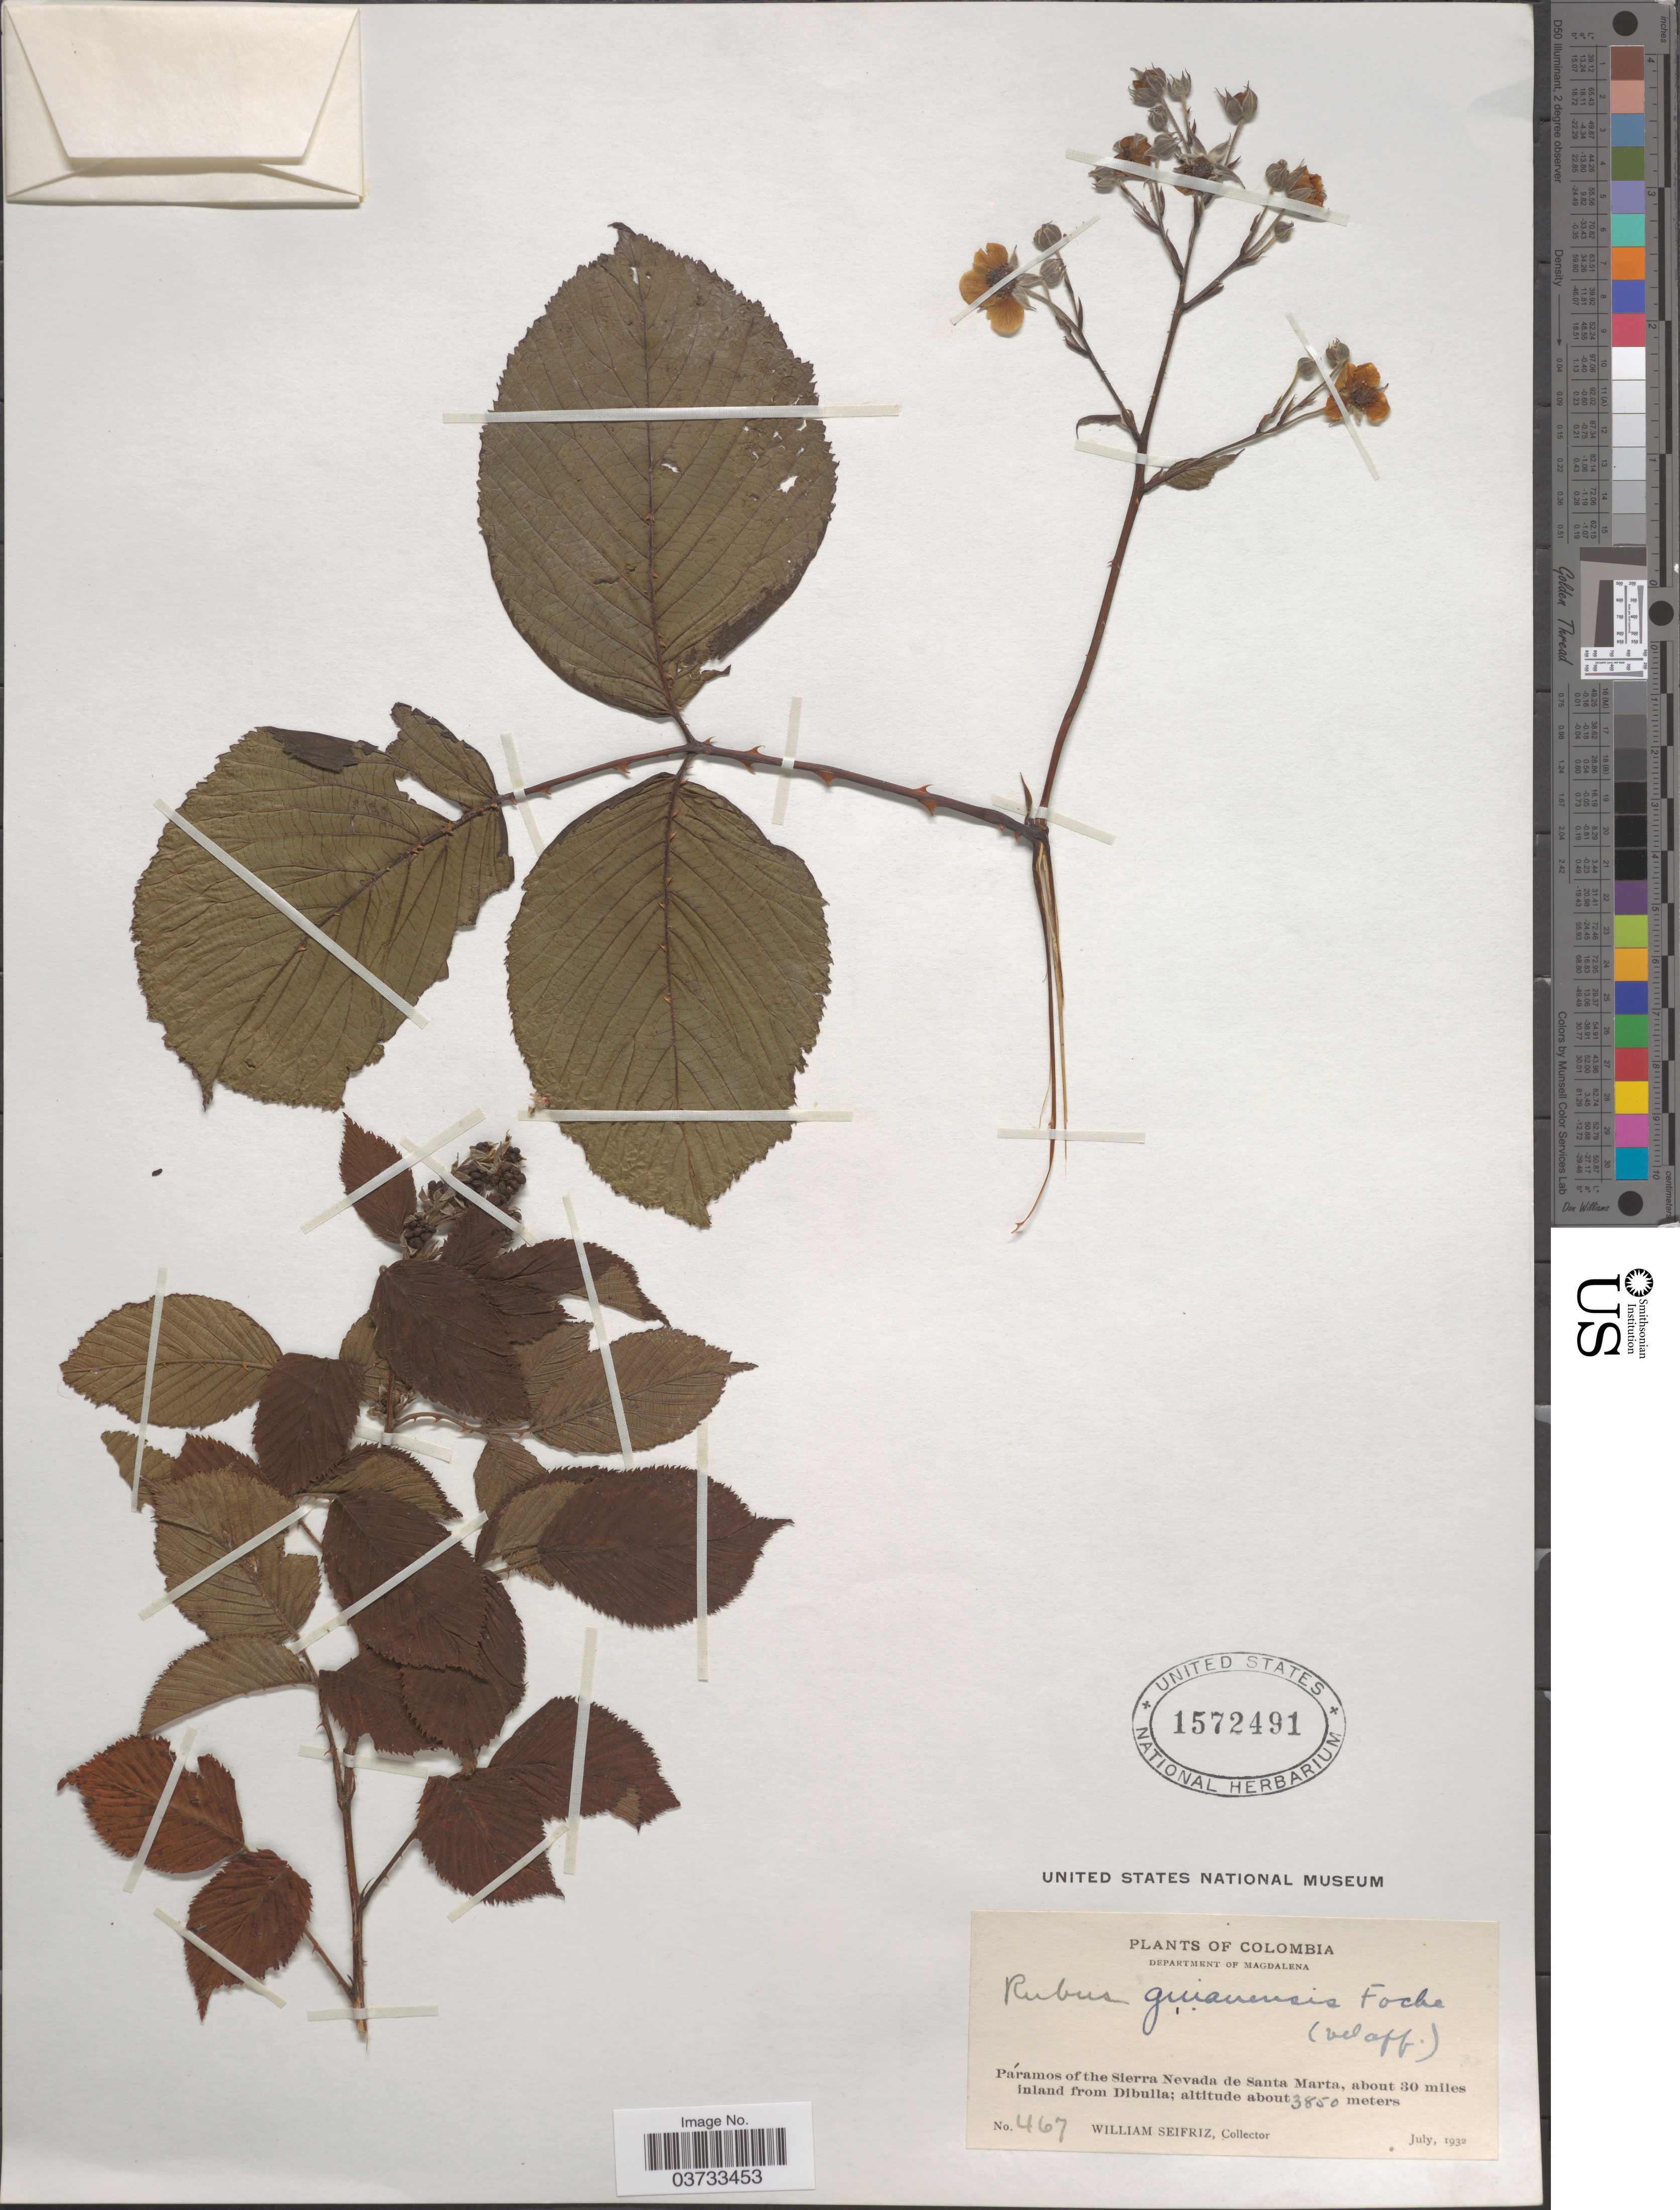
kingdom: Plantae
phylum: Tracheophyta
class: Magnoliopsida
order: Rosales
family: Rosaceae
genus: Rubus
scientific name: Rubus guyanensis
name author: Focke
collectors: W. Seifriz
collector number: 467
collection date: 1932-07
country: Colombia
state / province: Magdalena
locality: Department of Magdalena. Páramos of the Sierra Nevada de Santa Marta, about 30 miles inland from Dibulla.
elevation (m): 3850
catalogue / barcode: US 1572491